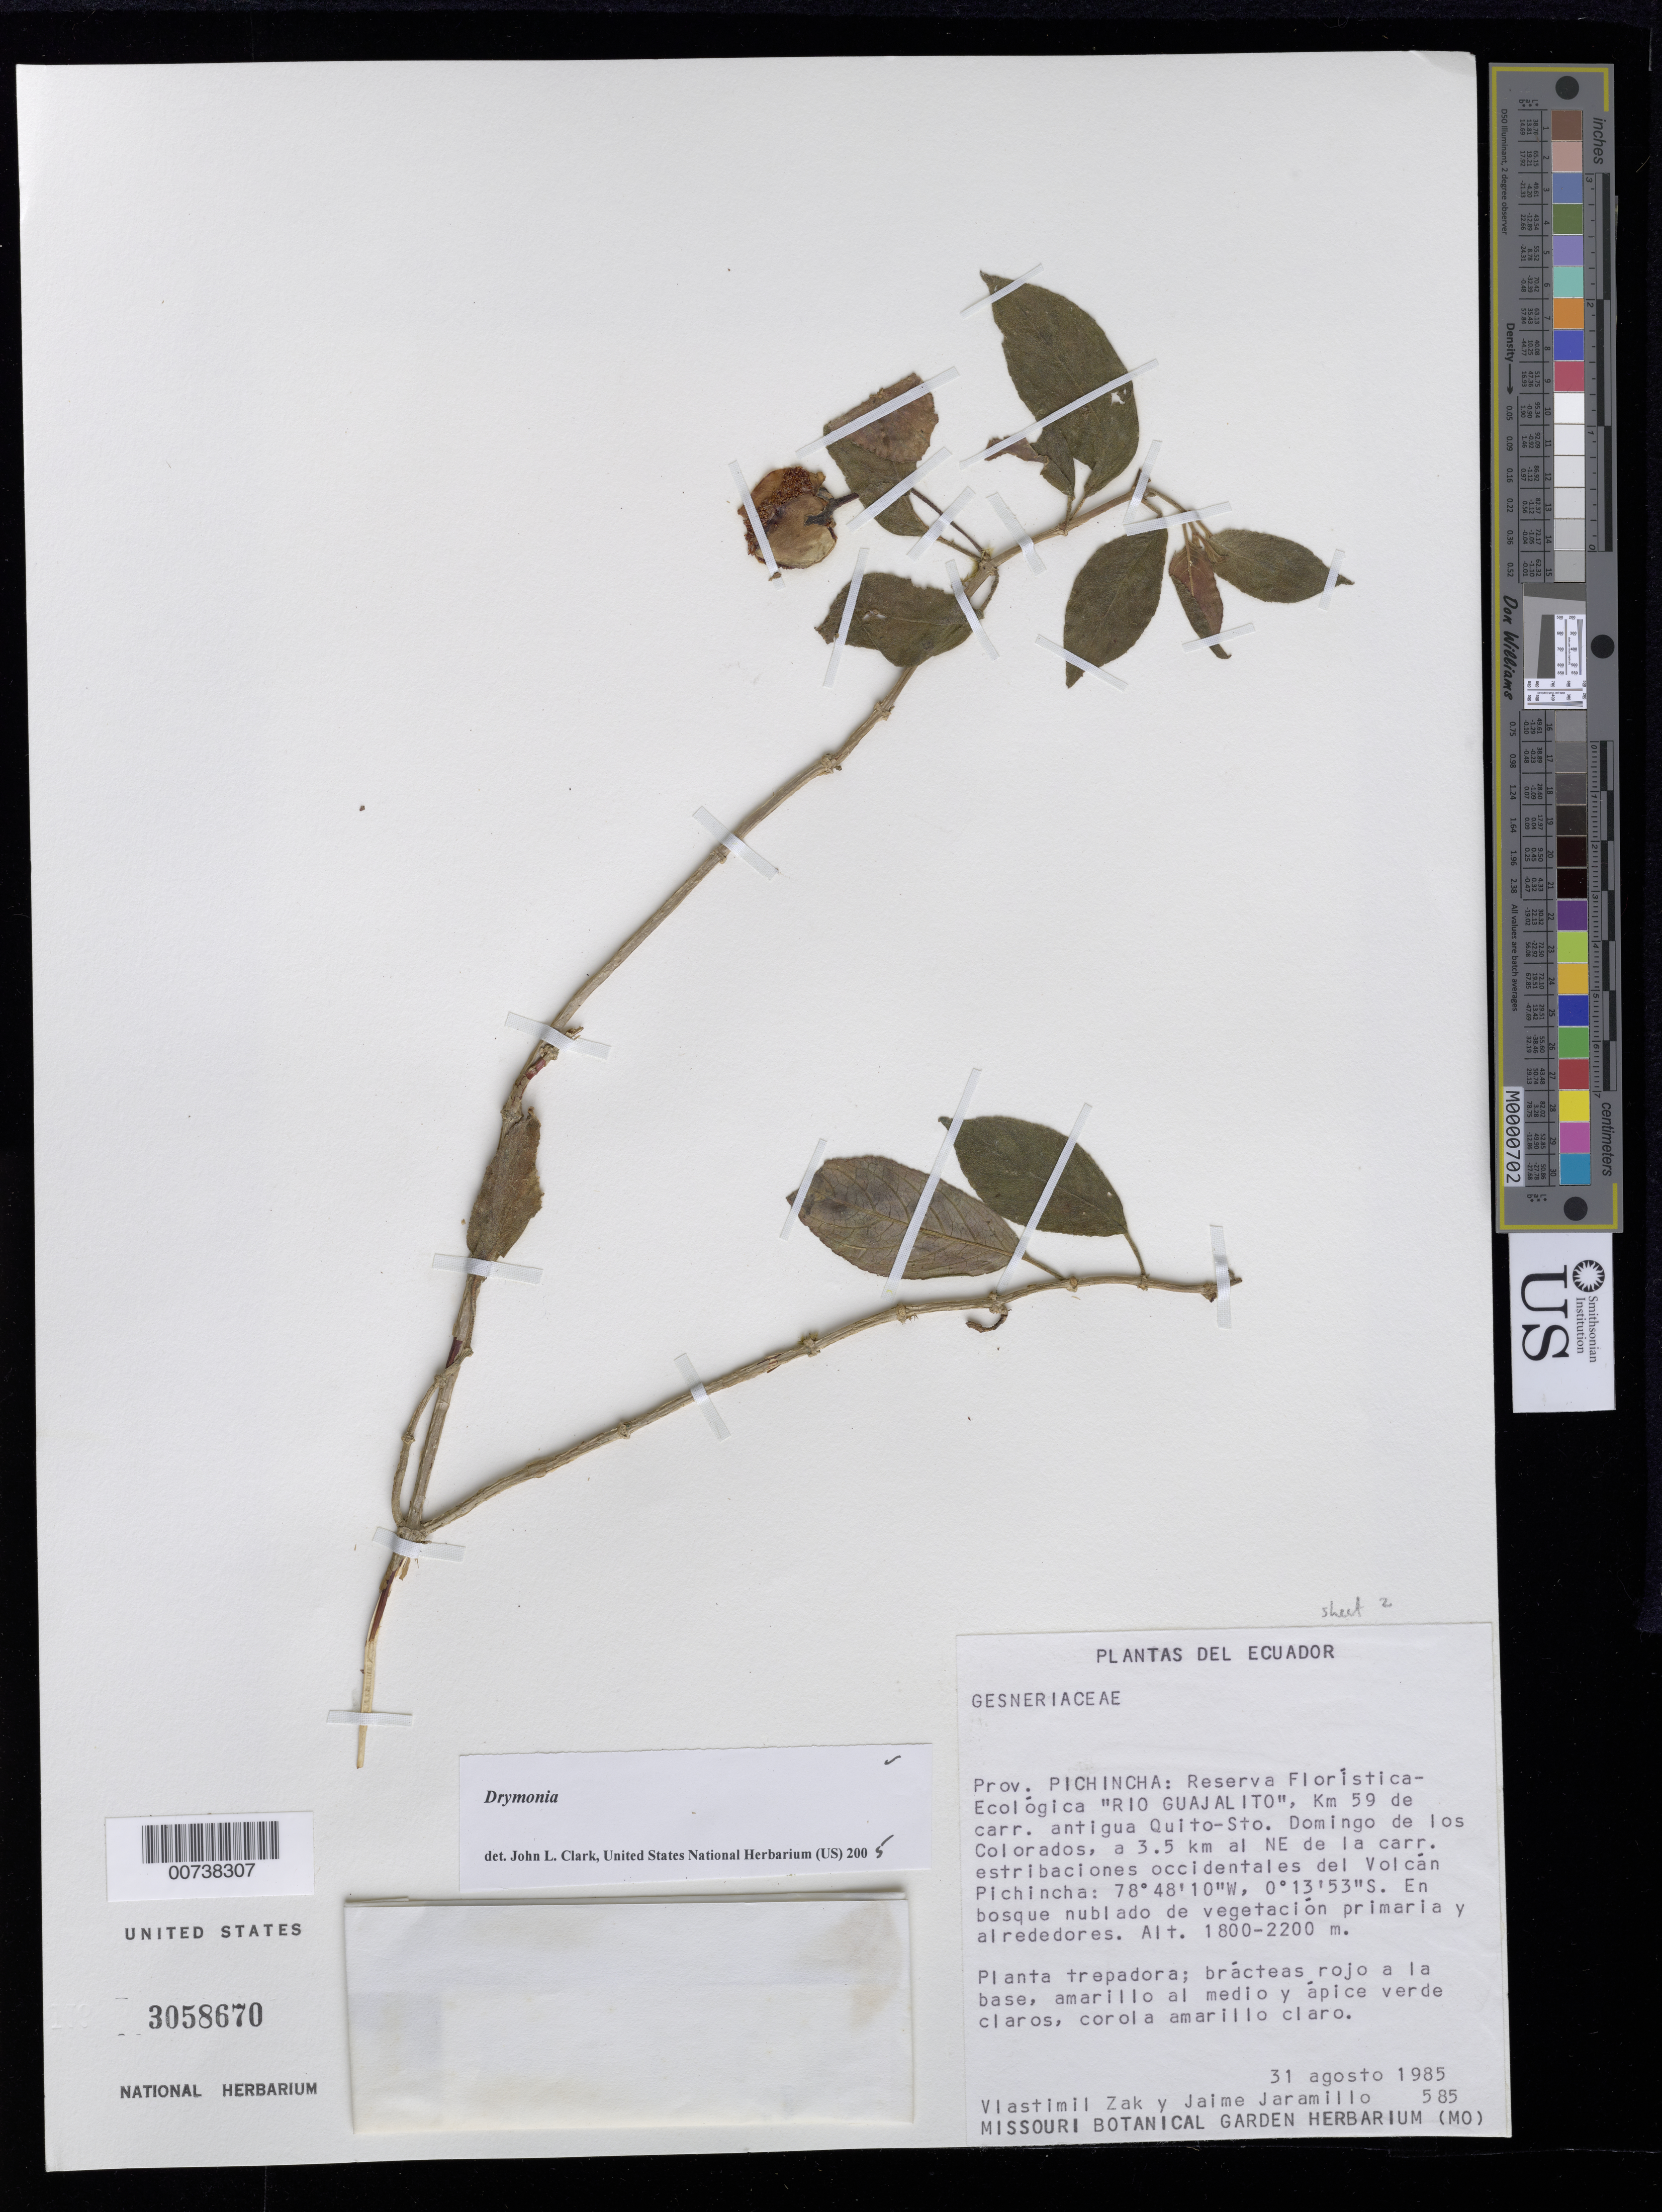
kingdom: Plantae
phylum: Tracheophyta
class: Magnoliopsida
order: Lamiales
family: Gesneriaceae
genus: Drymonia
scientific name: Drymonia sp.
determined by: Clark, J. L., (SEL), The Marie Selby Botanical Garden (UNITED STATES)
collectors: V. Zak & J. L. Jaramillo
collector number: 585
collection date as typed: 31 Aug 1985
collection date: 1985-08-31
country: Ecuador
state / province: Pichincha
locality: Reserva Floristica-Ecologica "Rio Guajalito", km 59 de carr. antigua Quito-Sto Domingo de los Colorados highway, a 3.5 km al NE de la carr. estribaciones occidentales del Volcán Pichincha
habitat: En bosque nublado de vegetación primaria y alrededores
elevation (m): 1800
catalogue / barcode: US 3058670